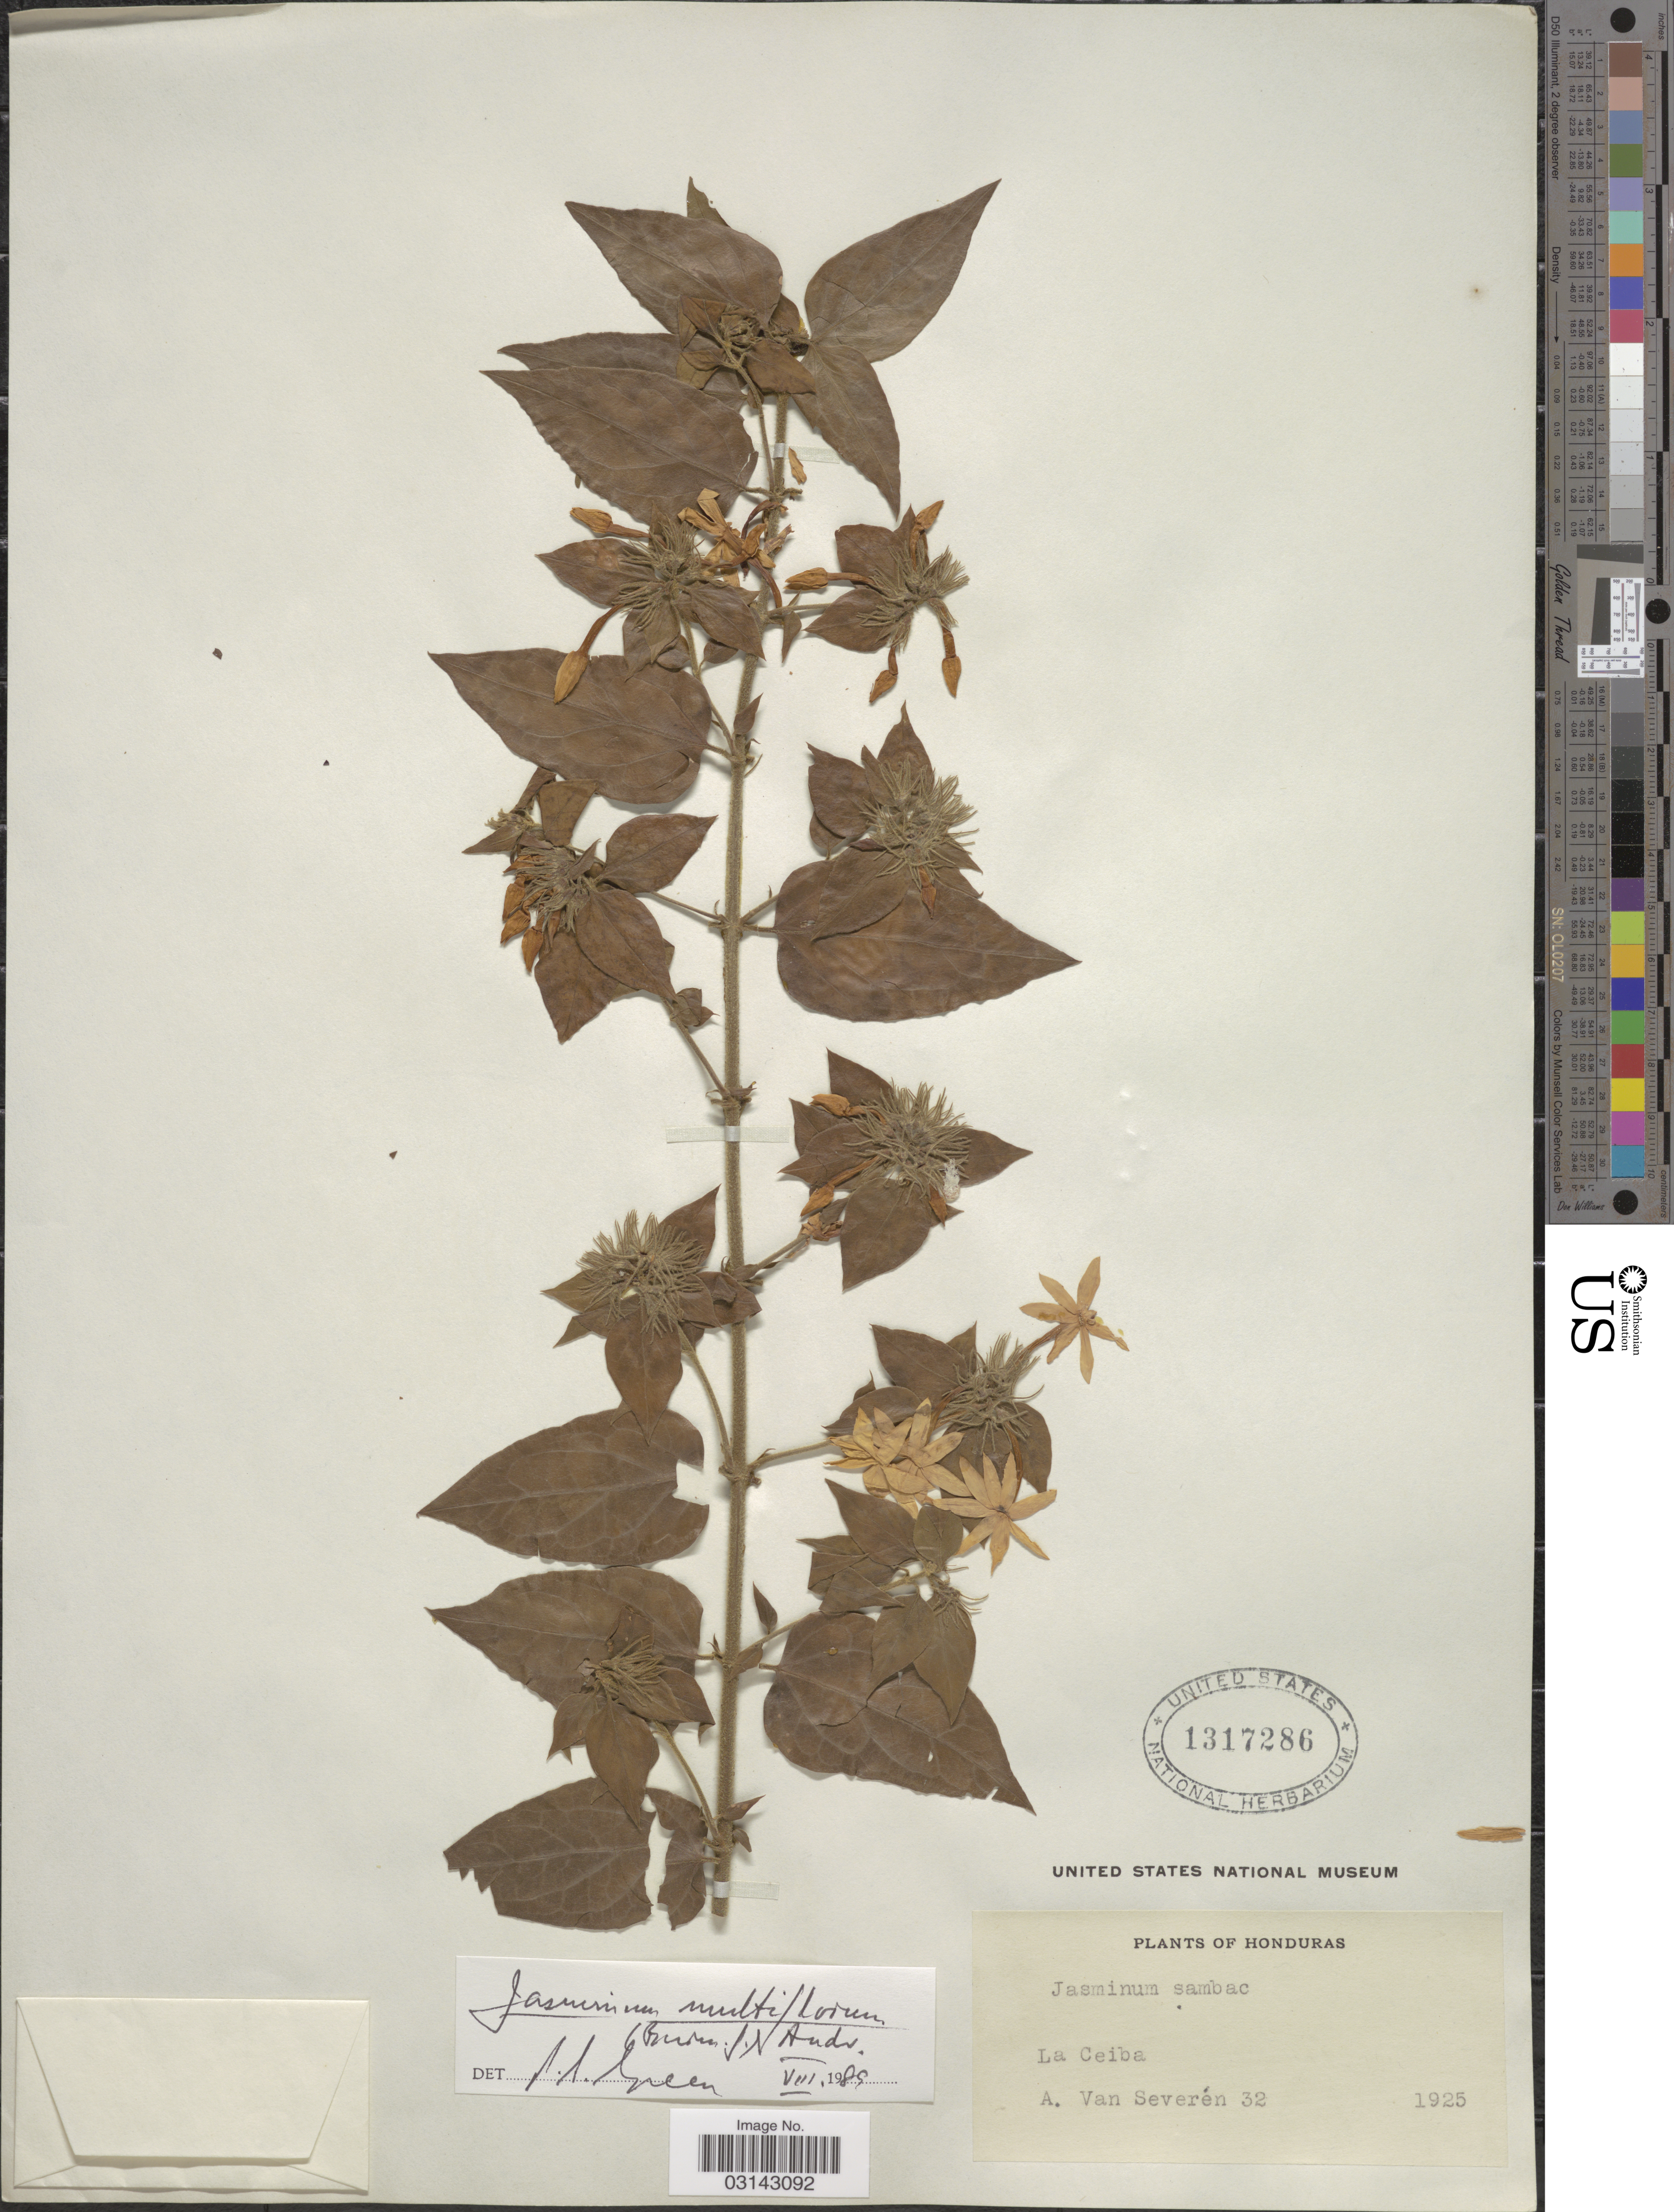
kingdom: Plantae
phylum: Tracheophyta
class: Magnoliopsida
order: Lamiales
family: Oleaceae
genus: Jasminum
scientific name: Jasminum multiflorum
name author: (Burm. f.) Andrews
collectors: A. Van Severen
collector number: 32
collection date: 1925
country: Honduras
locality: La Ceiba.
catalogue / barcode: US 1317286